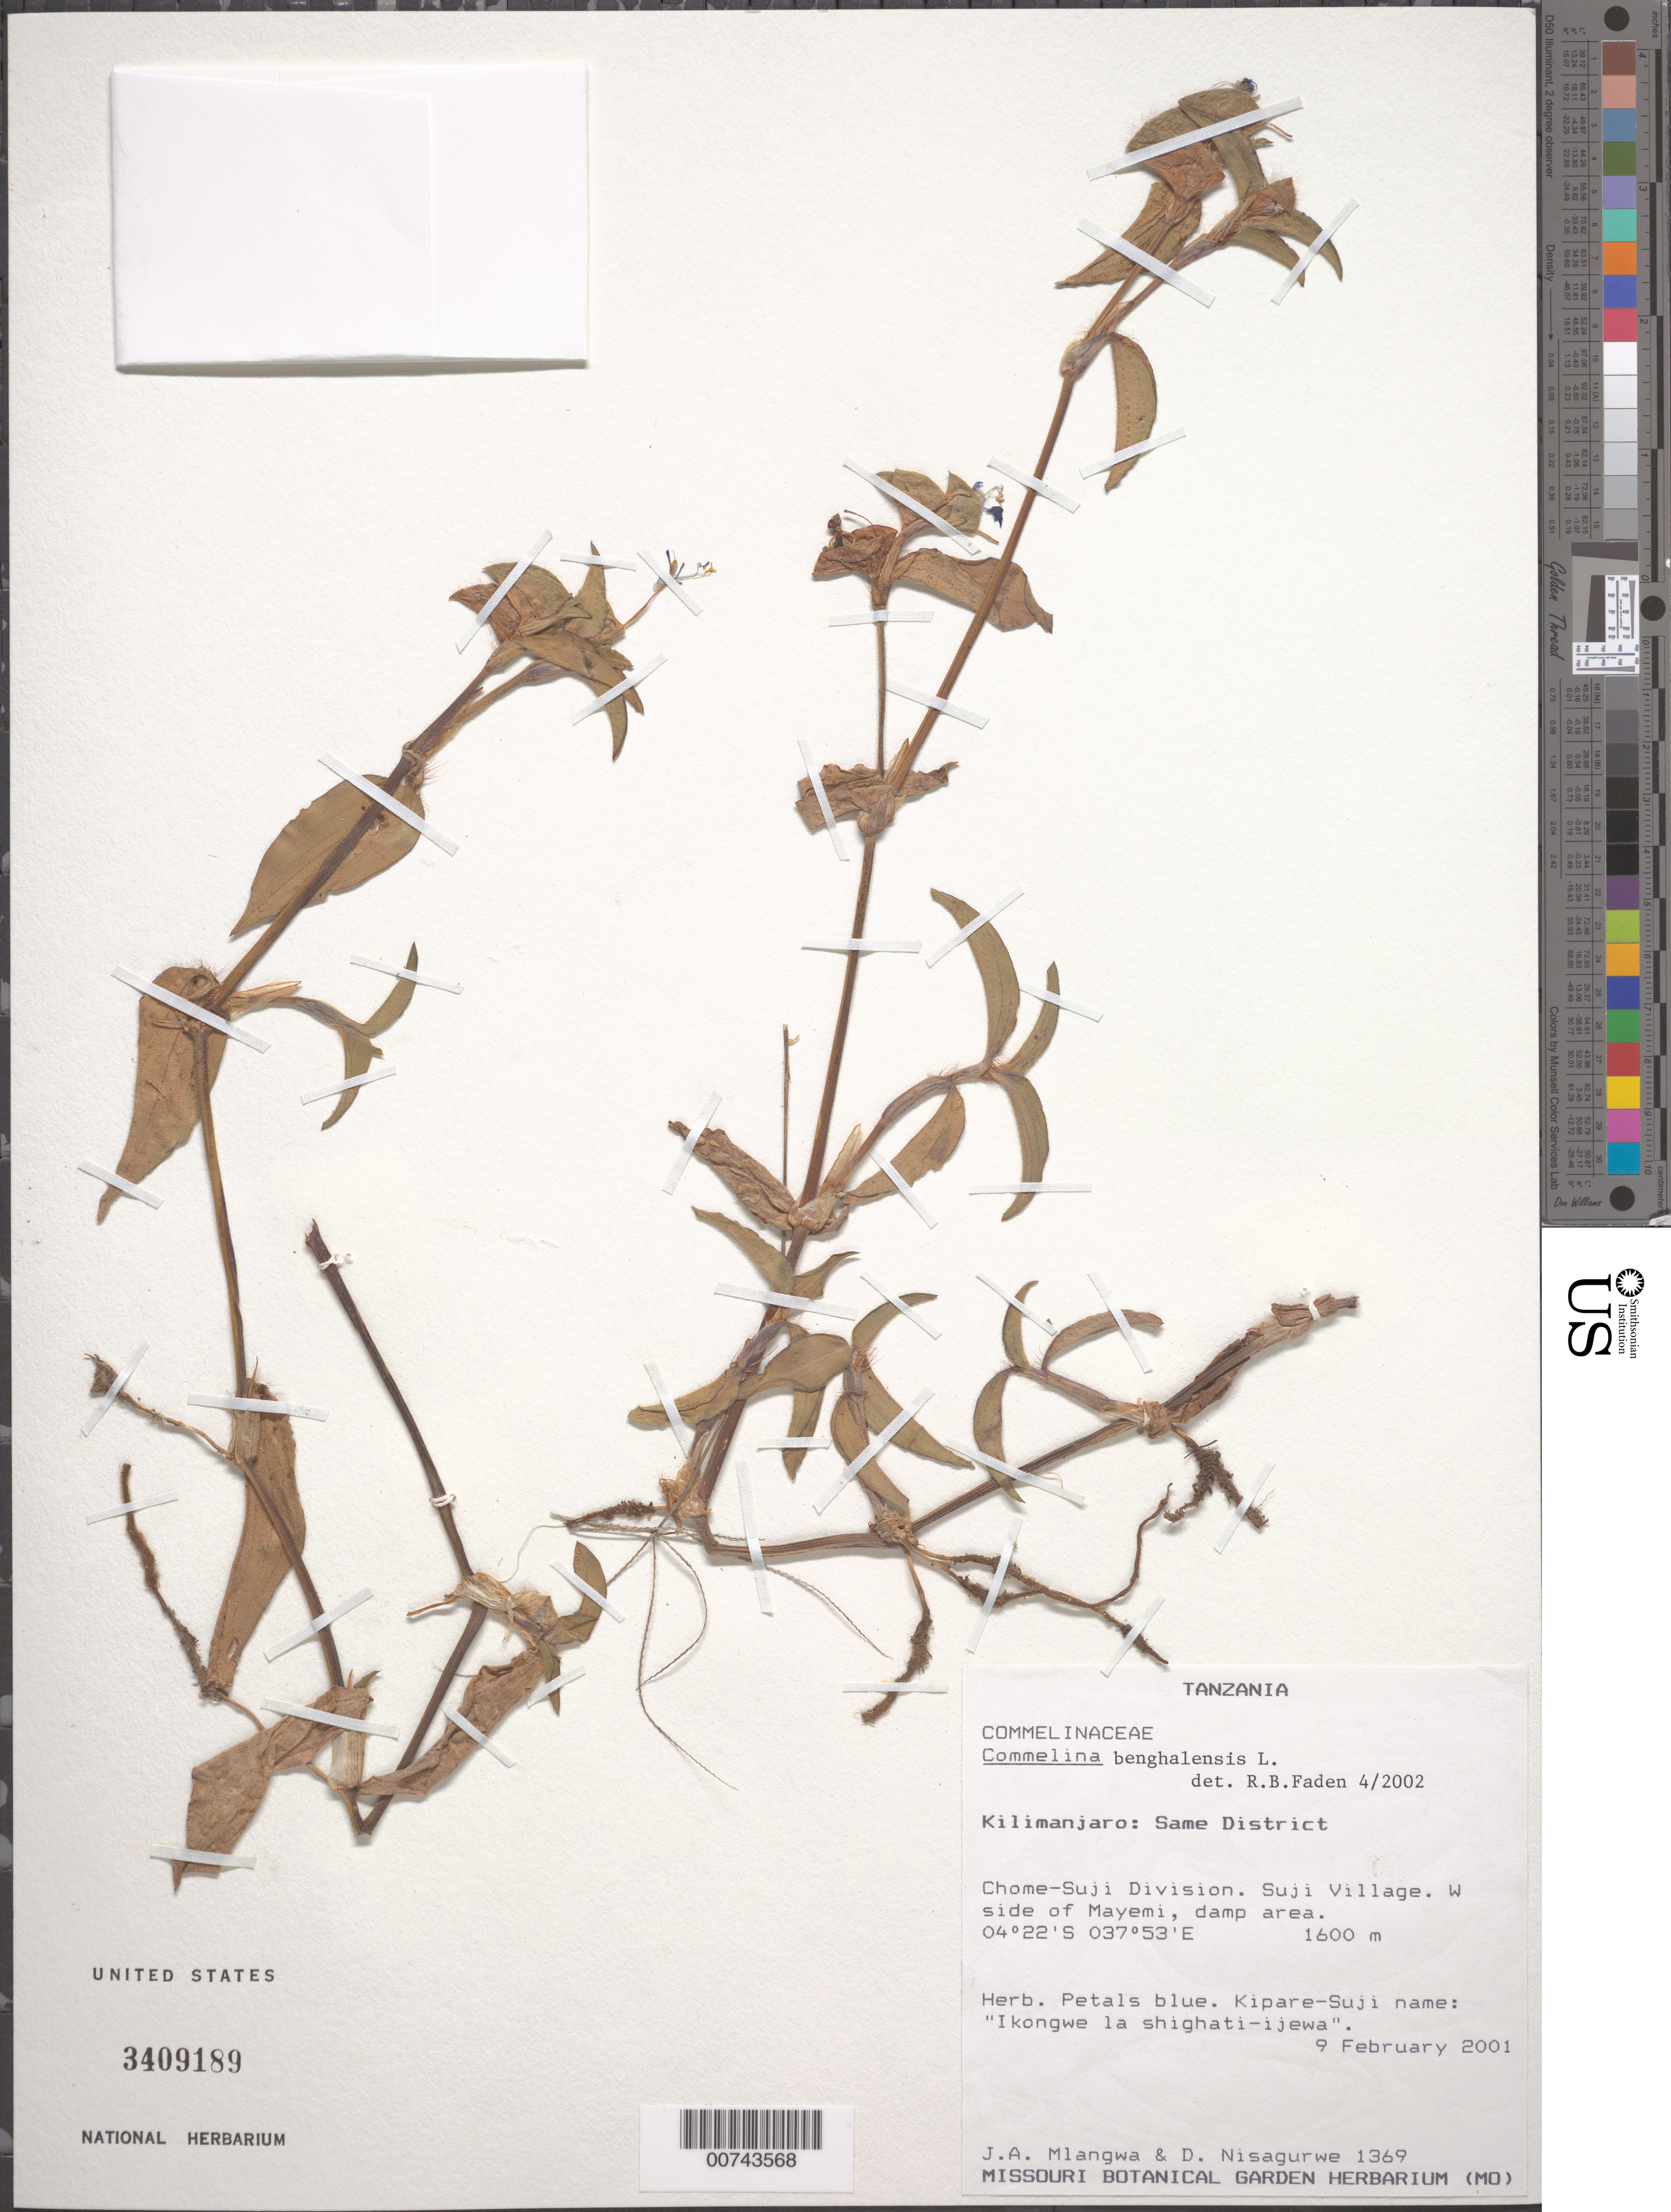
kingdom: Plantae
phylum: Tracheophyta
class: Liliopsida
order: Commelinales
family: Commelinaceae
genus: Commelina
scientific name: Commelina benghalensis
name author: L.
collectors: J. Mlangwa & D. Nisagurwe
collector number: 1369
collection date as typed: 09 Feb 2001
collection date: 2001-02-09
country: Tanzania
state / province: Kilimanjaro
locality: Chome-Suji Div., Suji Village, W of Mayemi.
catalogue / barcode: US 3409189